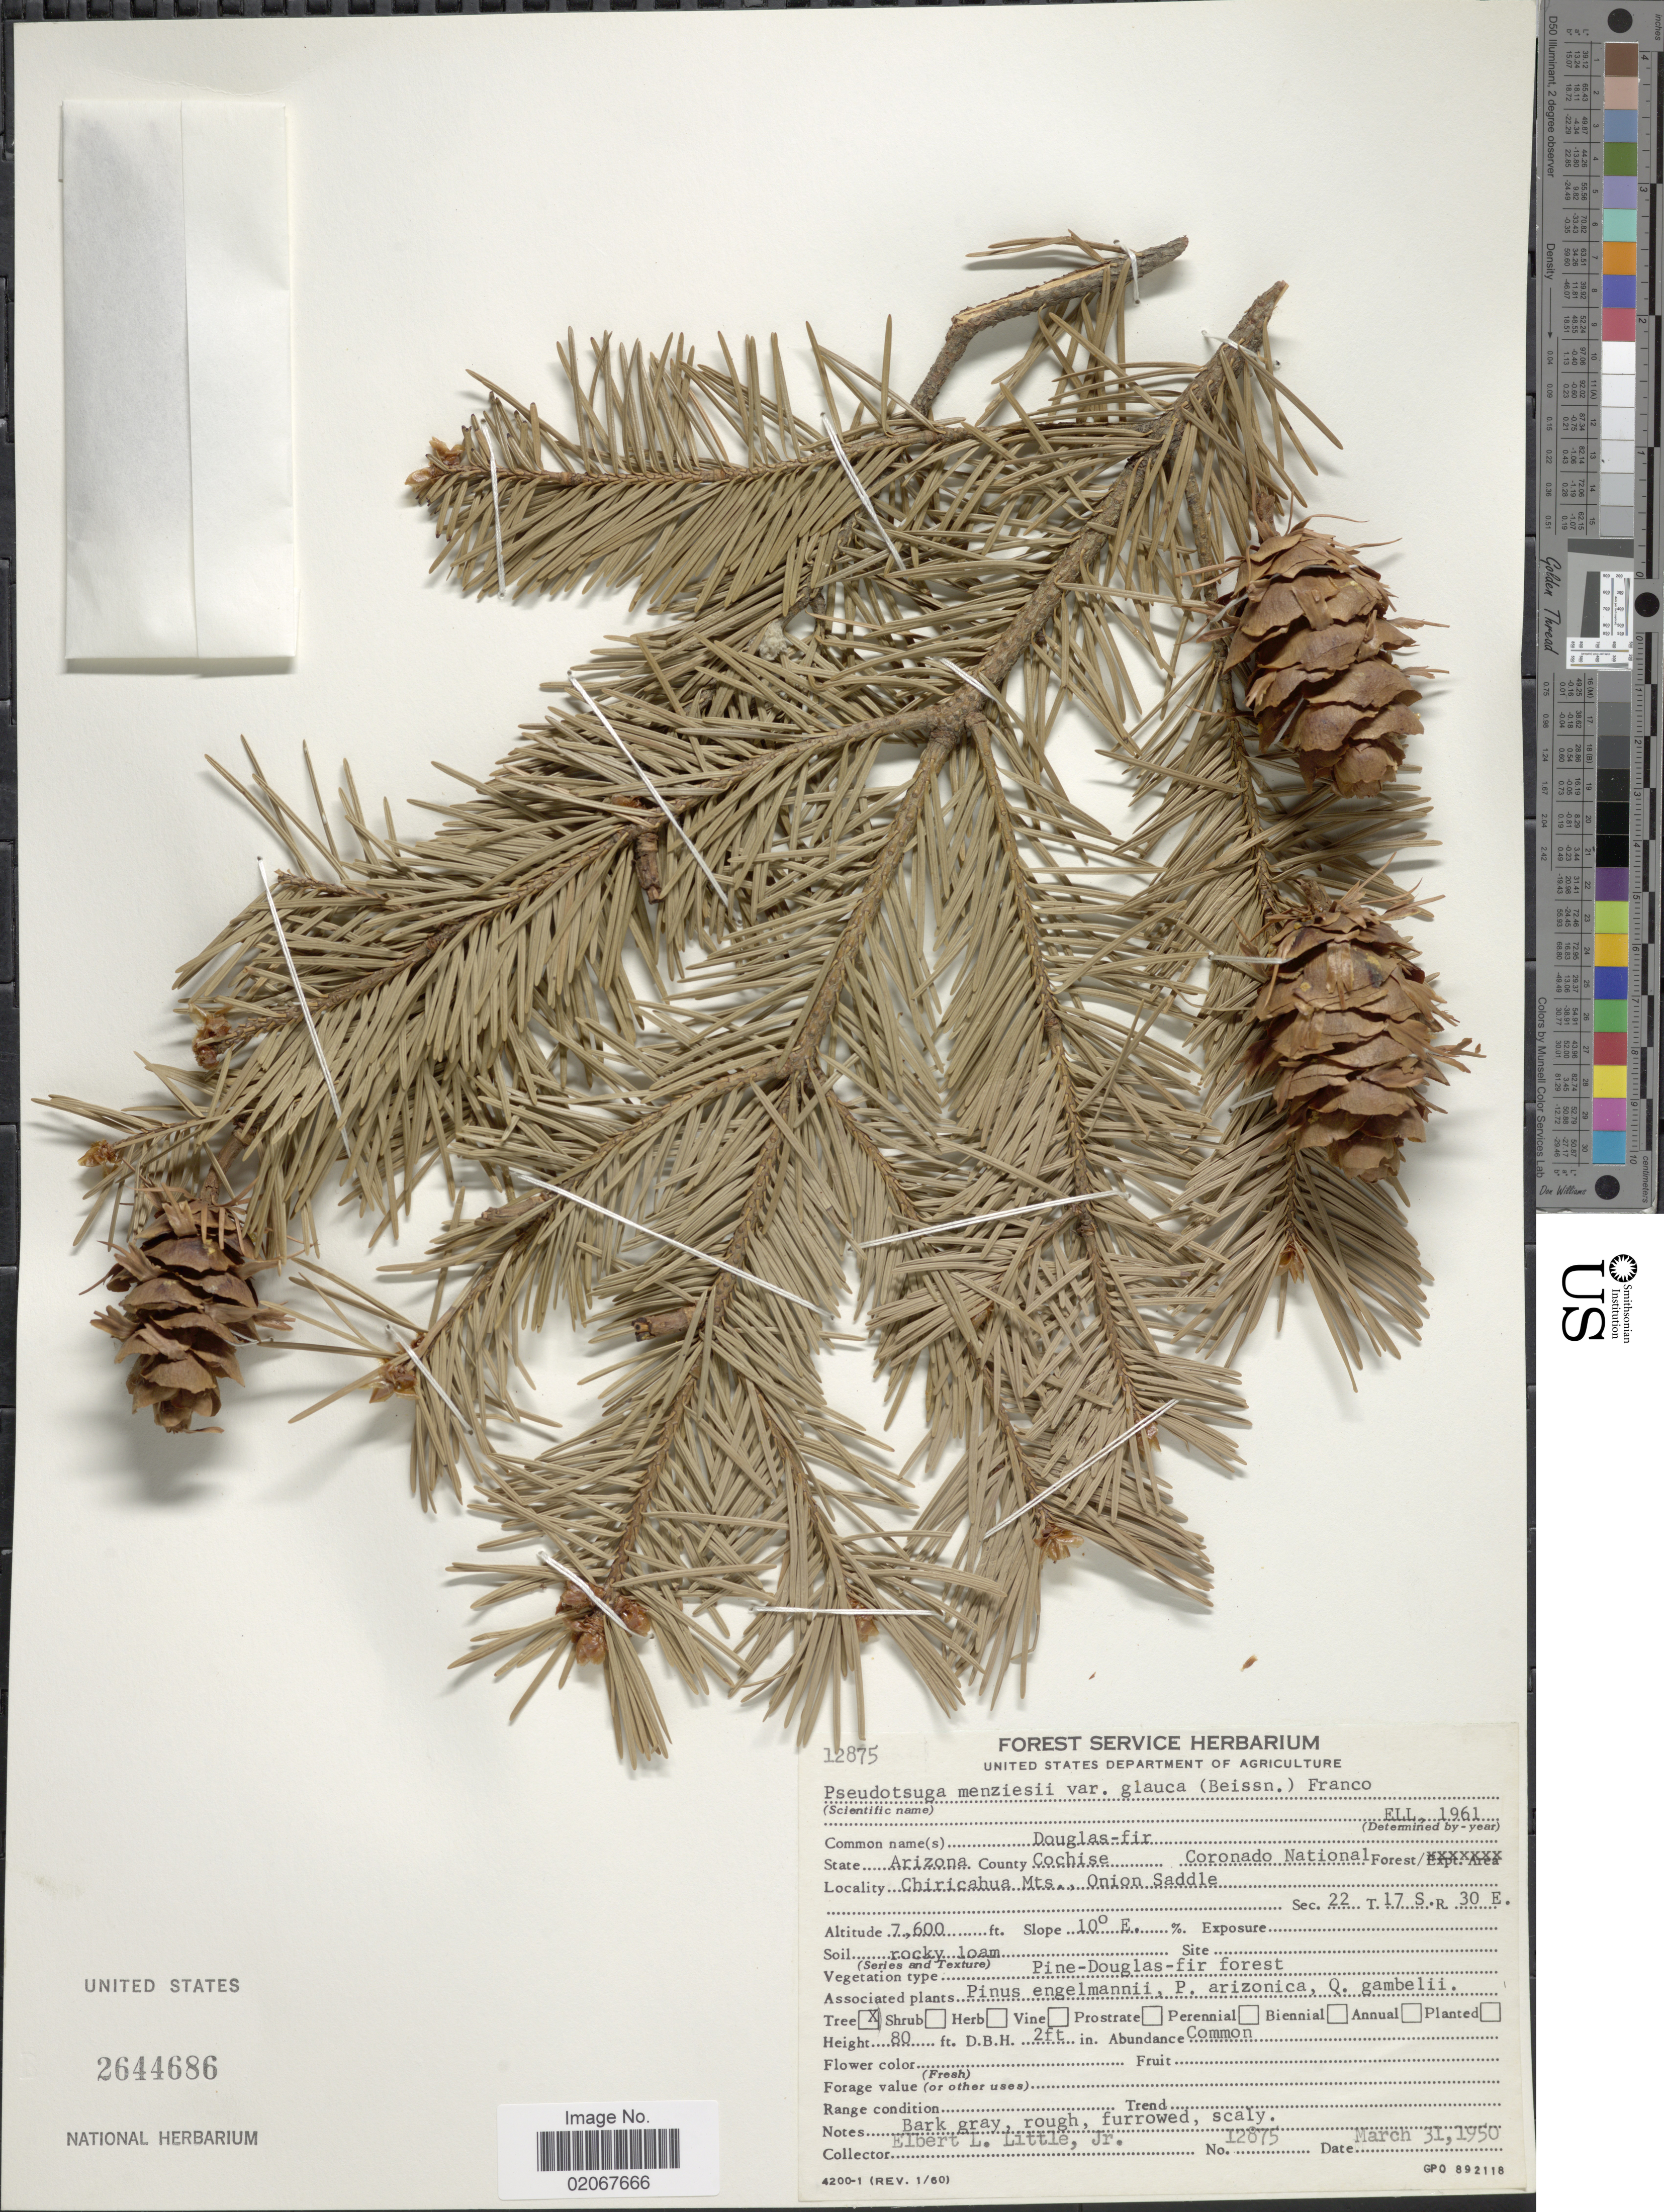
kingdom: Plantae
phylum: Tracheophyta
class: Pinopsida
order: Pinales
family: Pinaceae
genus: Pseudotsuga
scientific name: Pseudotsuga menziesii var. glauca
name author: (Beissn.) Franco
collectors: E. L. Little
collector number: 12875/ELL1961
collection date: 1950-03-31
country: United States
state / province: Arizona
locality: County: Cochise. Coronado National Forest. Chiricahua Mts. Onion Saddle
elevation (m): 2316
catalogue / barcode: US 2644686